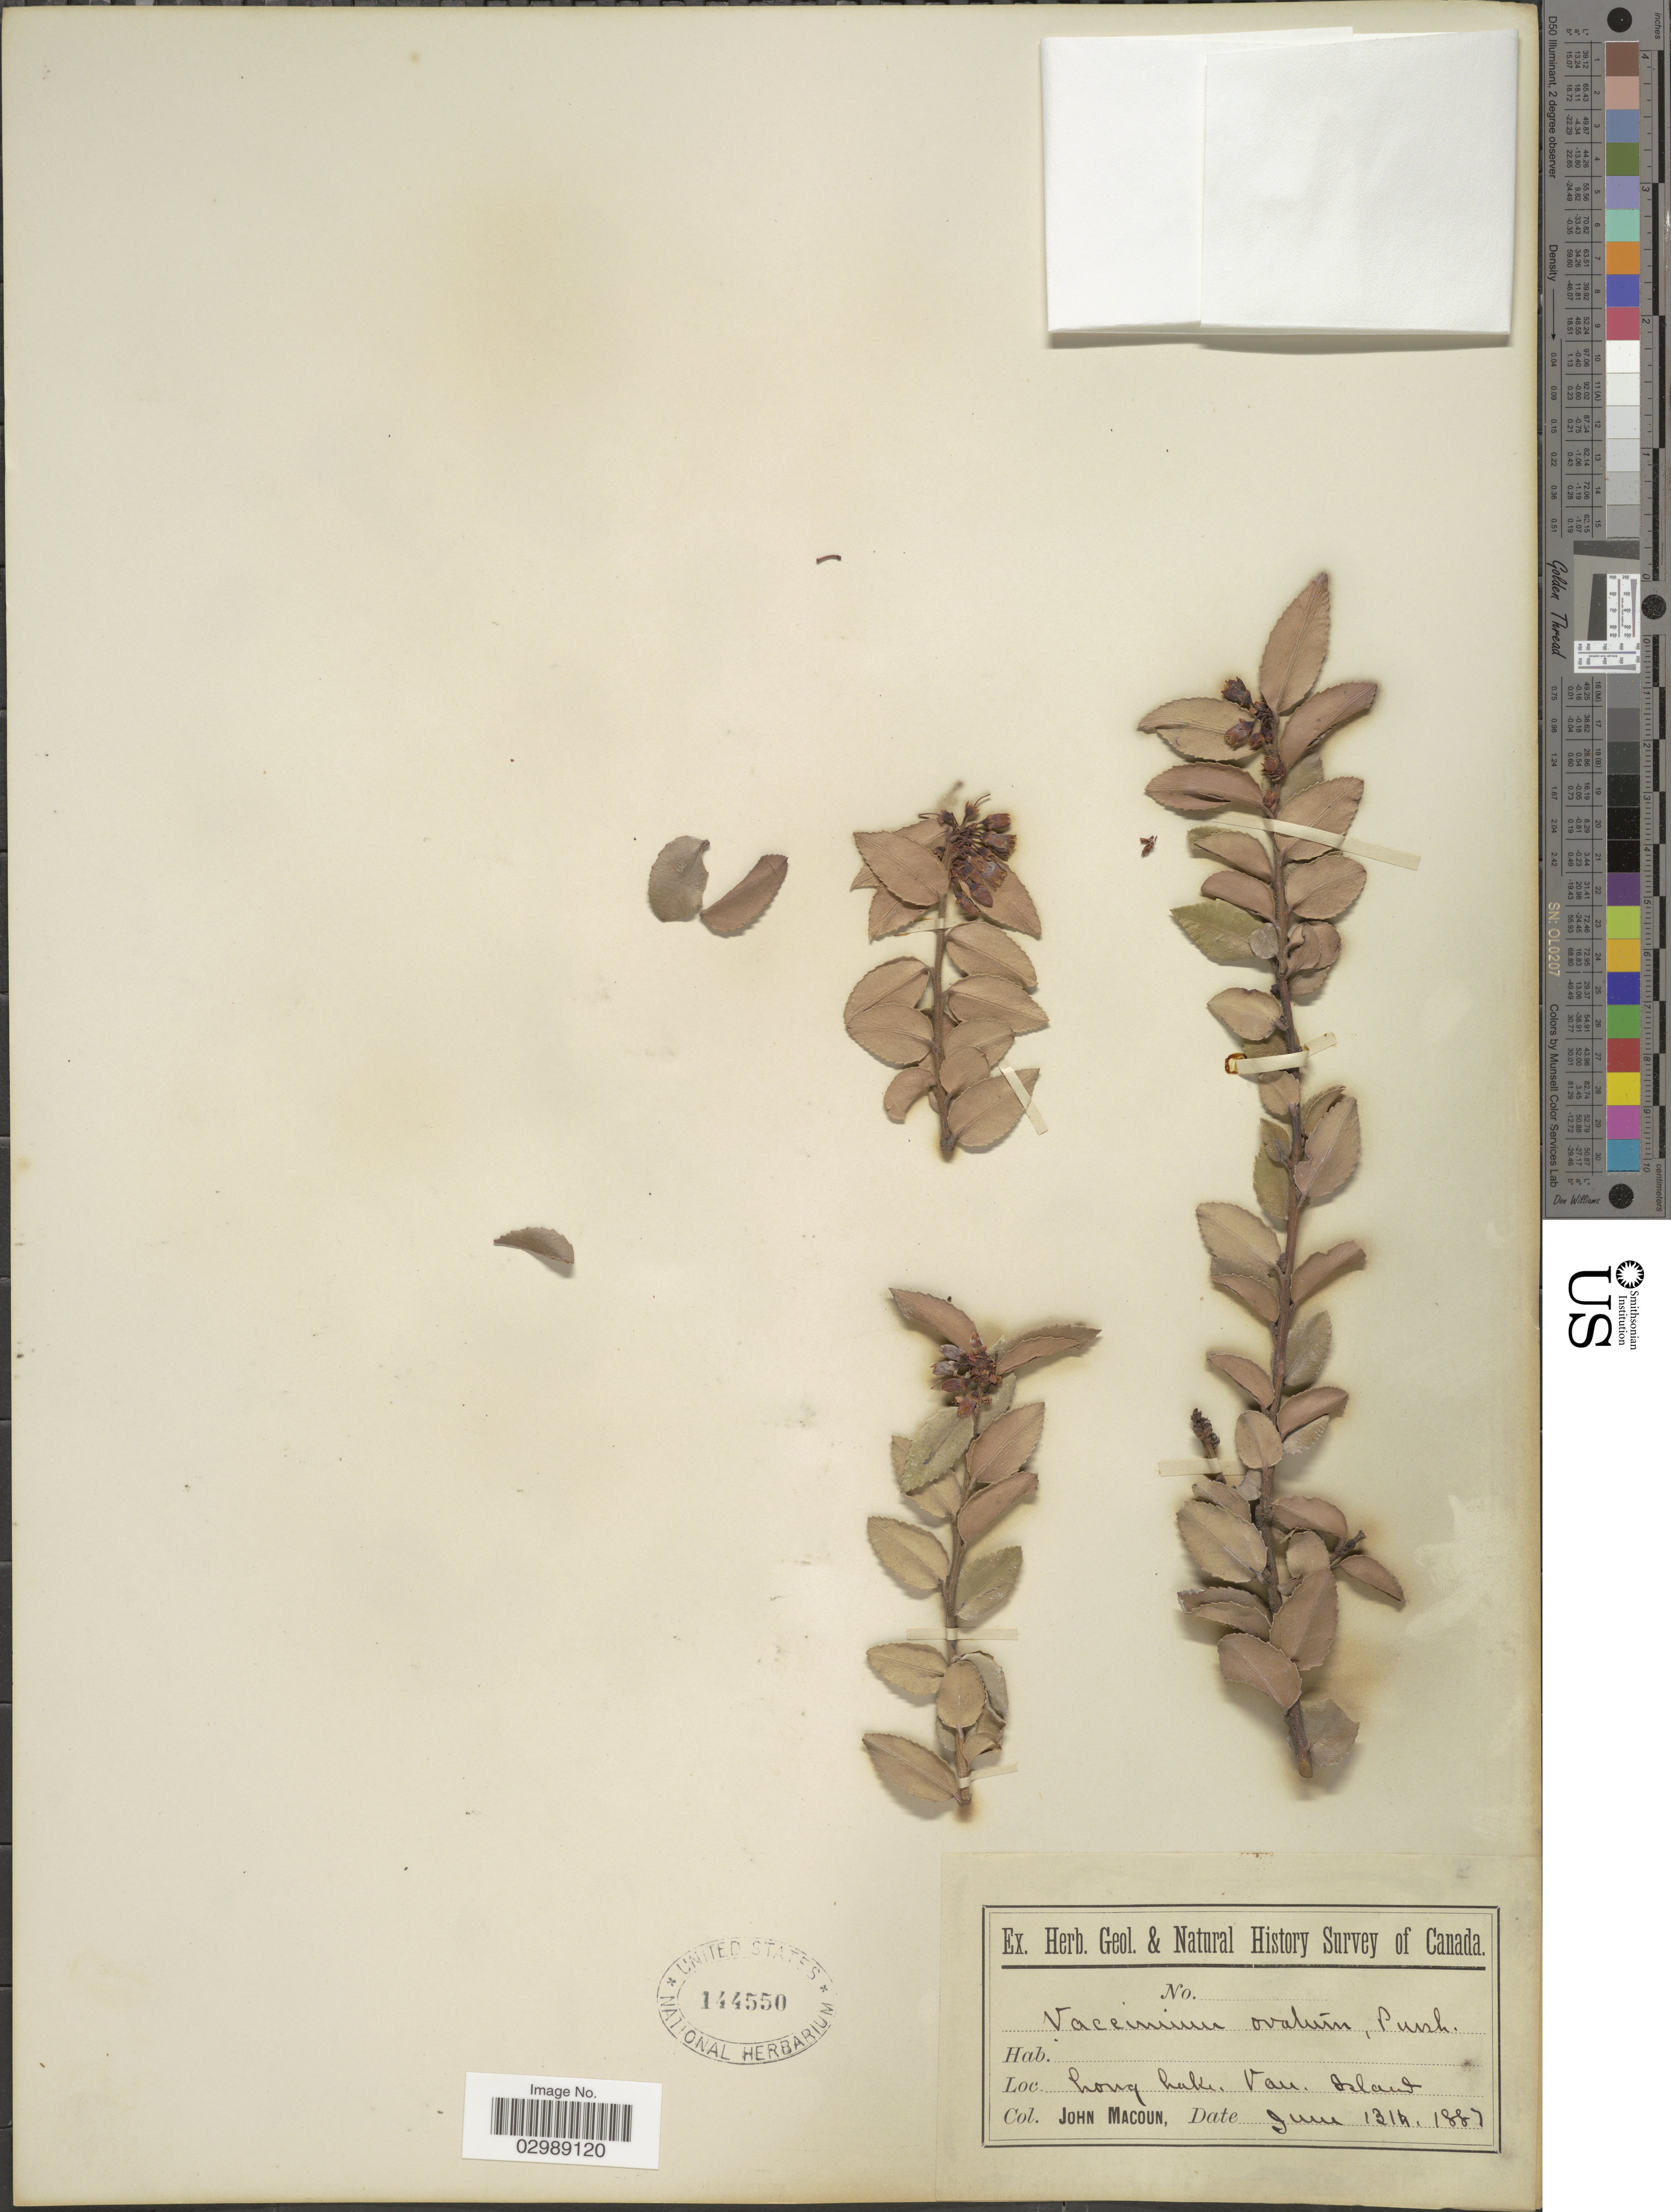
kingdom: Plantae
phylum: Tracheophyta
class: Magnoliopsida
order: Ericales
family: Ericaceae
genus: Vaccinium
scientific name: Vaccinium ovatum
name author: Pursh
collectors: J. Macoun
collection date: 1887-10-13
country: Canada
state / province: British Columbia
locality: Long Lake, Van. Island.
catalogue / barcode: US 144550